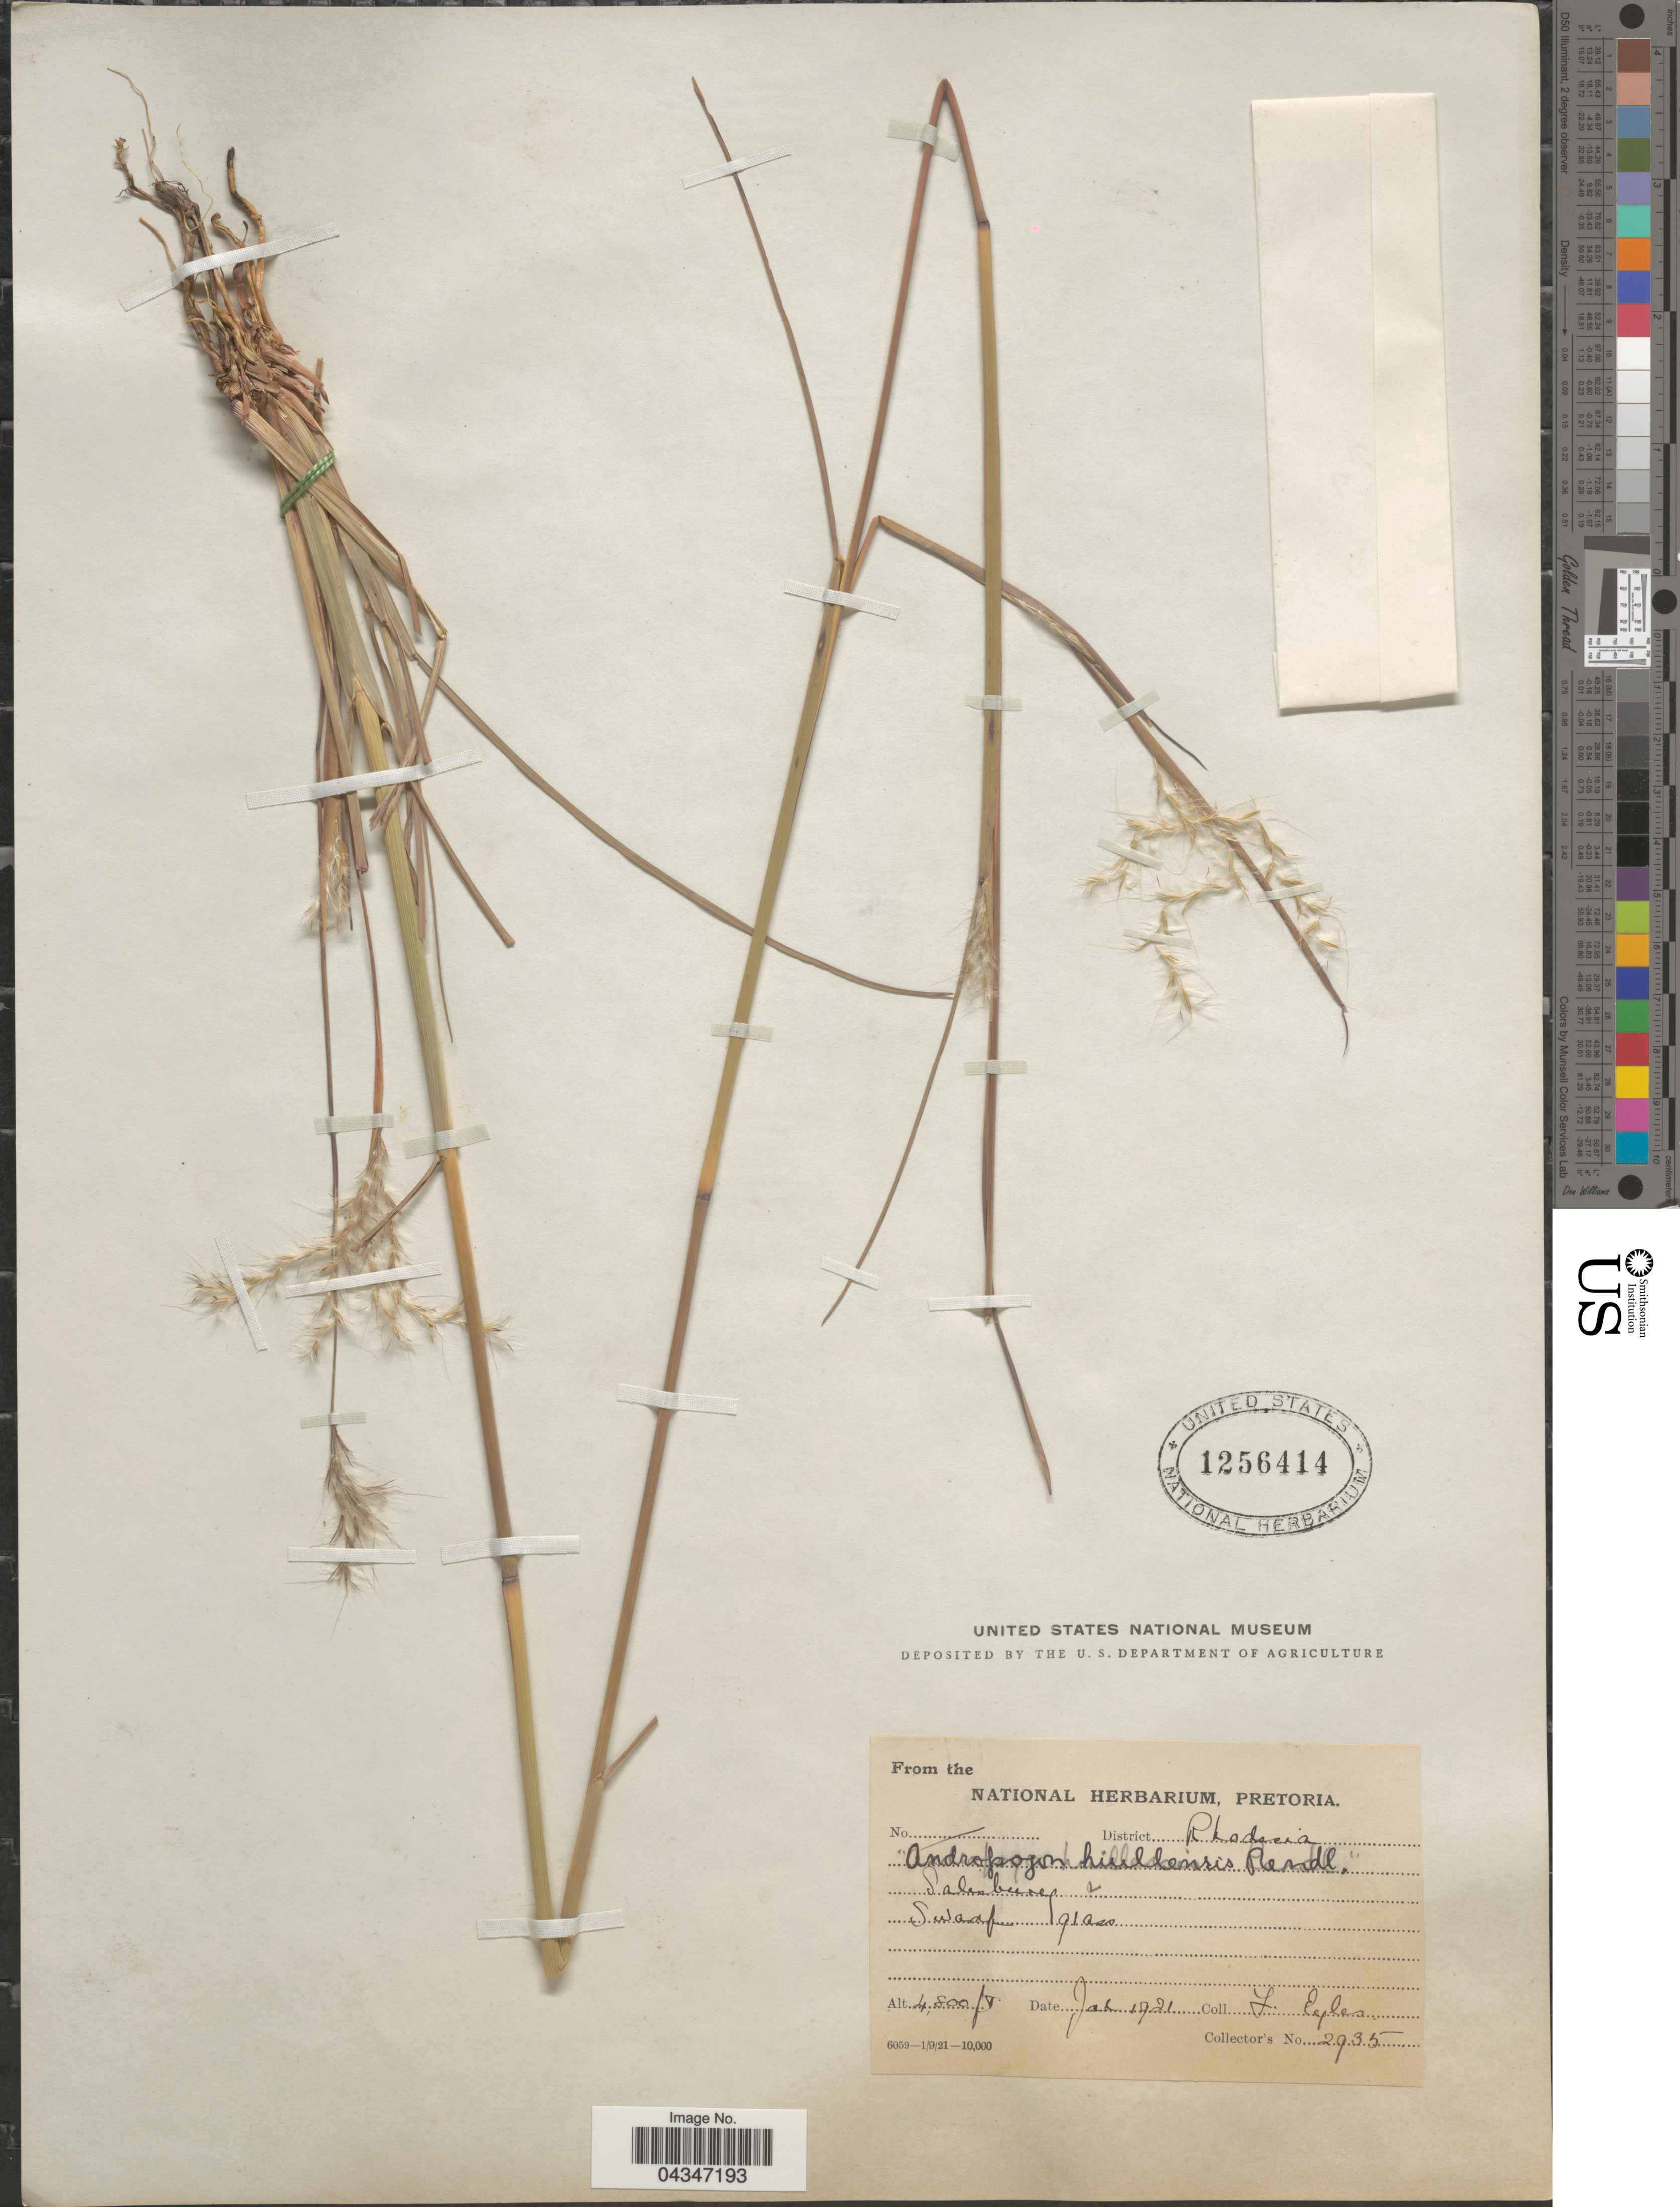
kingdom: Plantae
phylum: Tracheophyta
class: Liliopsida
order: Poales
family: Poaceae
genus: Andropogon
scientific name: Andropogon eucomus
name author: Nees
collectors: F. Eyles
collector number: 2935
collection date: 1921-01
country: Zimbabwe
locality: District Rhodesia. Salisbury.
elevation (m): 1463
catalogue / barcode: US 1256414